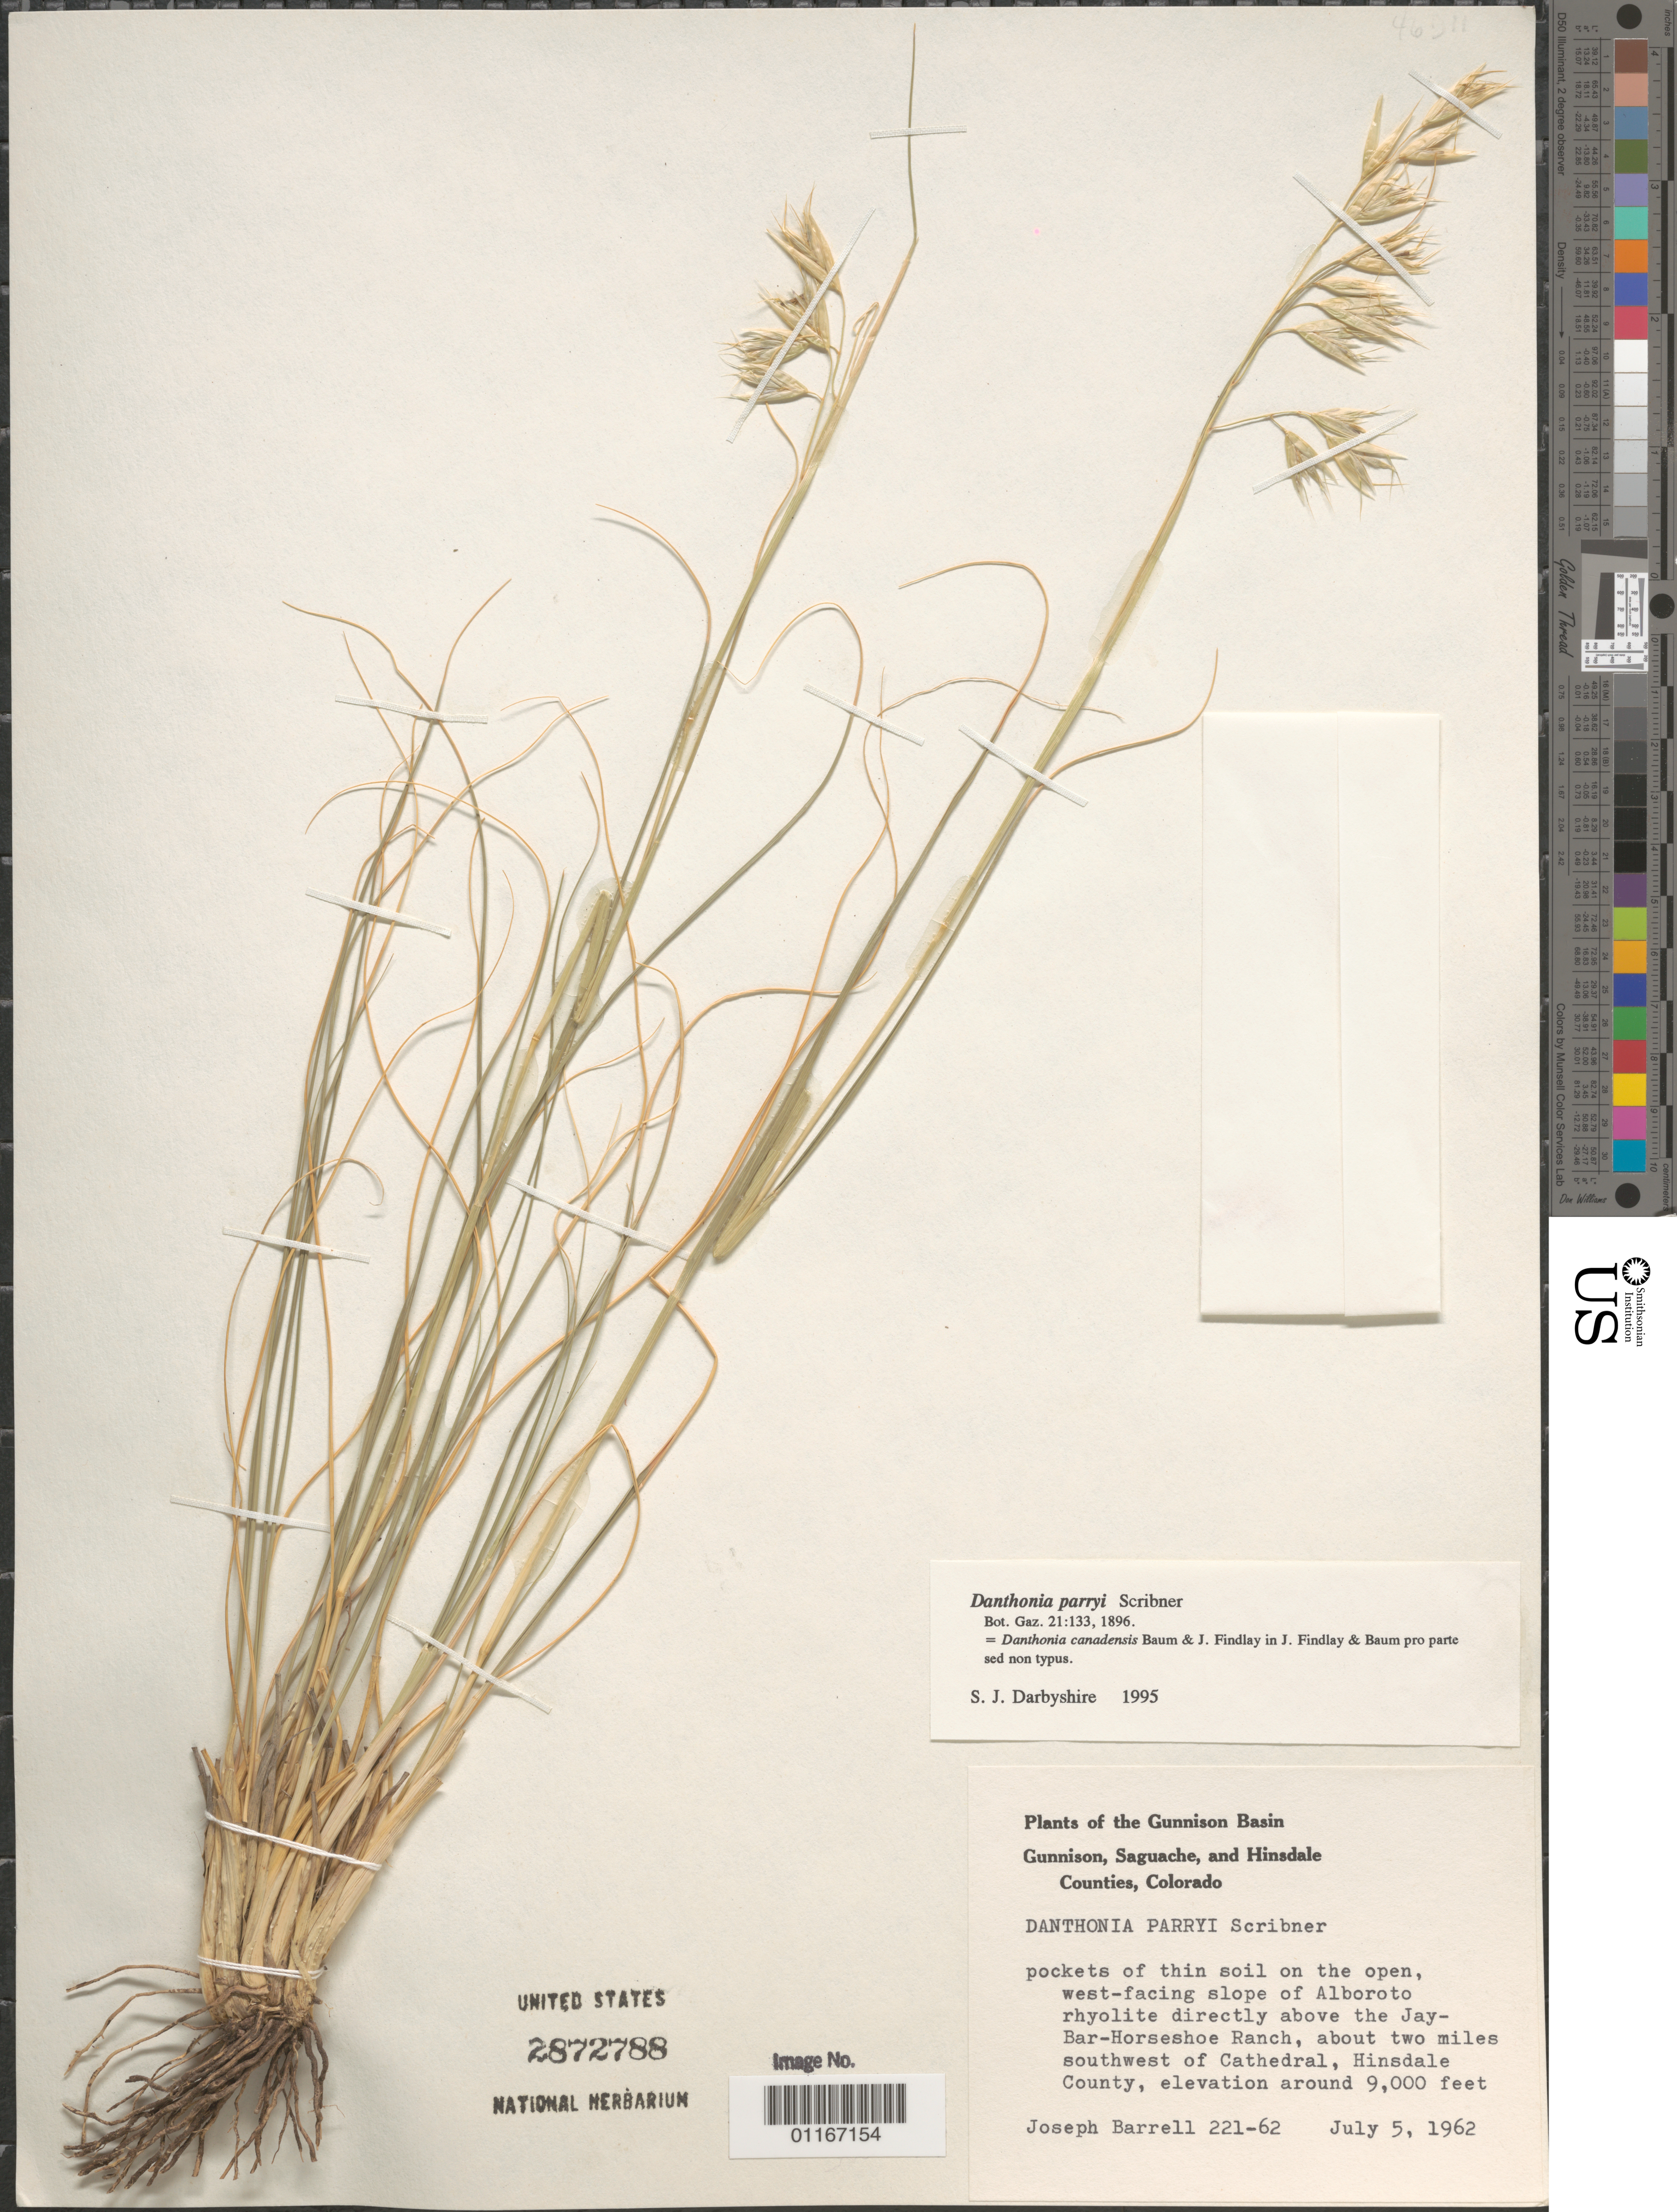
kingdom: Plantae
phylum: Tracheophyta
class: Liliopsida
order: Poales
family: Poaceae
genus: Danthonia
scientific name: Danthonia parryi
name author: Scribn.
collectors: J. Barrell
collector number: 221-62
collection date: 1962-07-05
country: United States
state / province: Colorado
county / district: Hinsdale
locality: West-facing slope of Alboroto rhyolite directly above the Jay-Bar-Horseshoe Ranch, about 2 miles southwest of Cathedral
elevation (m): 2743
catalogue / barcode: US 2872788